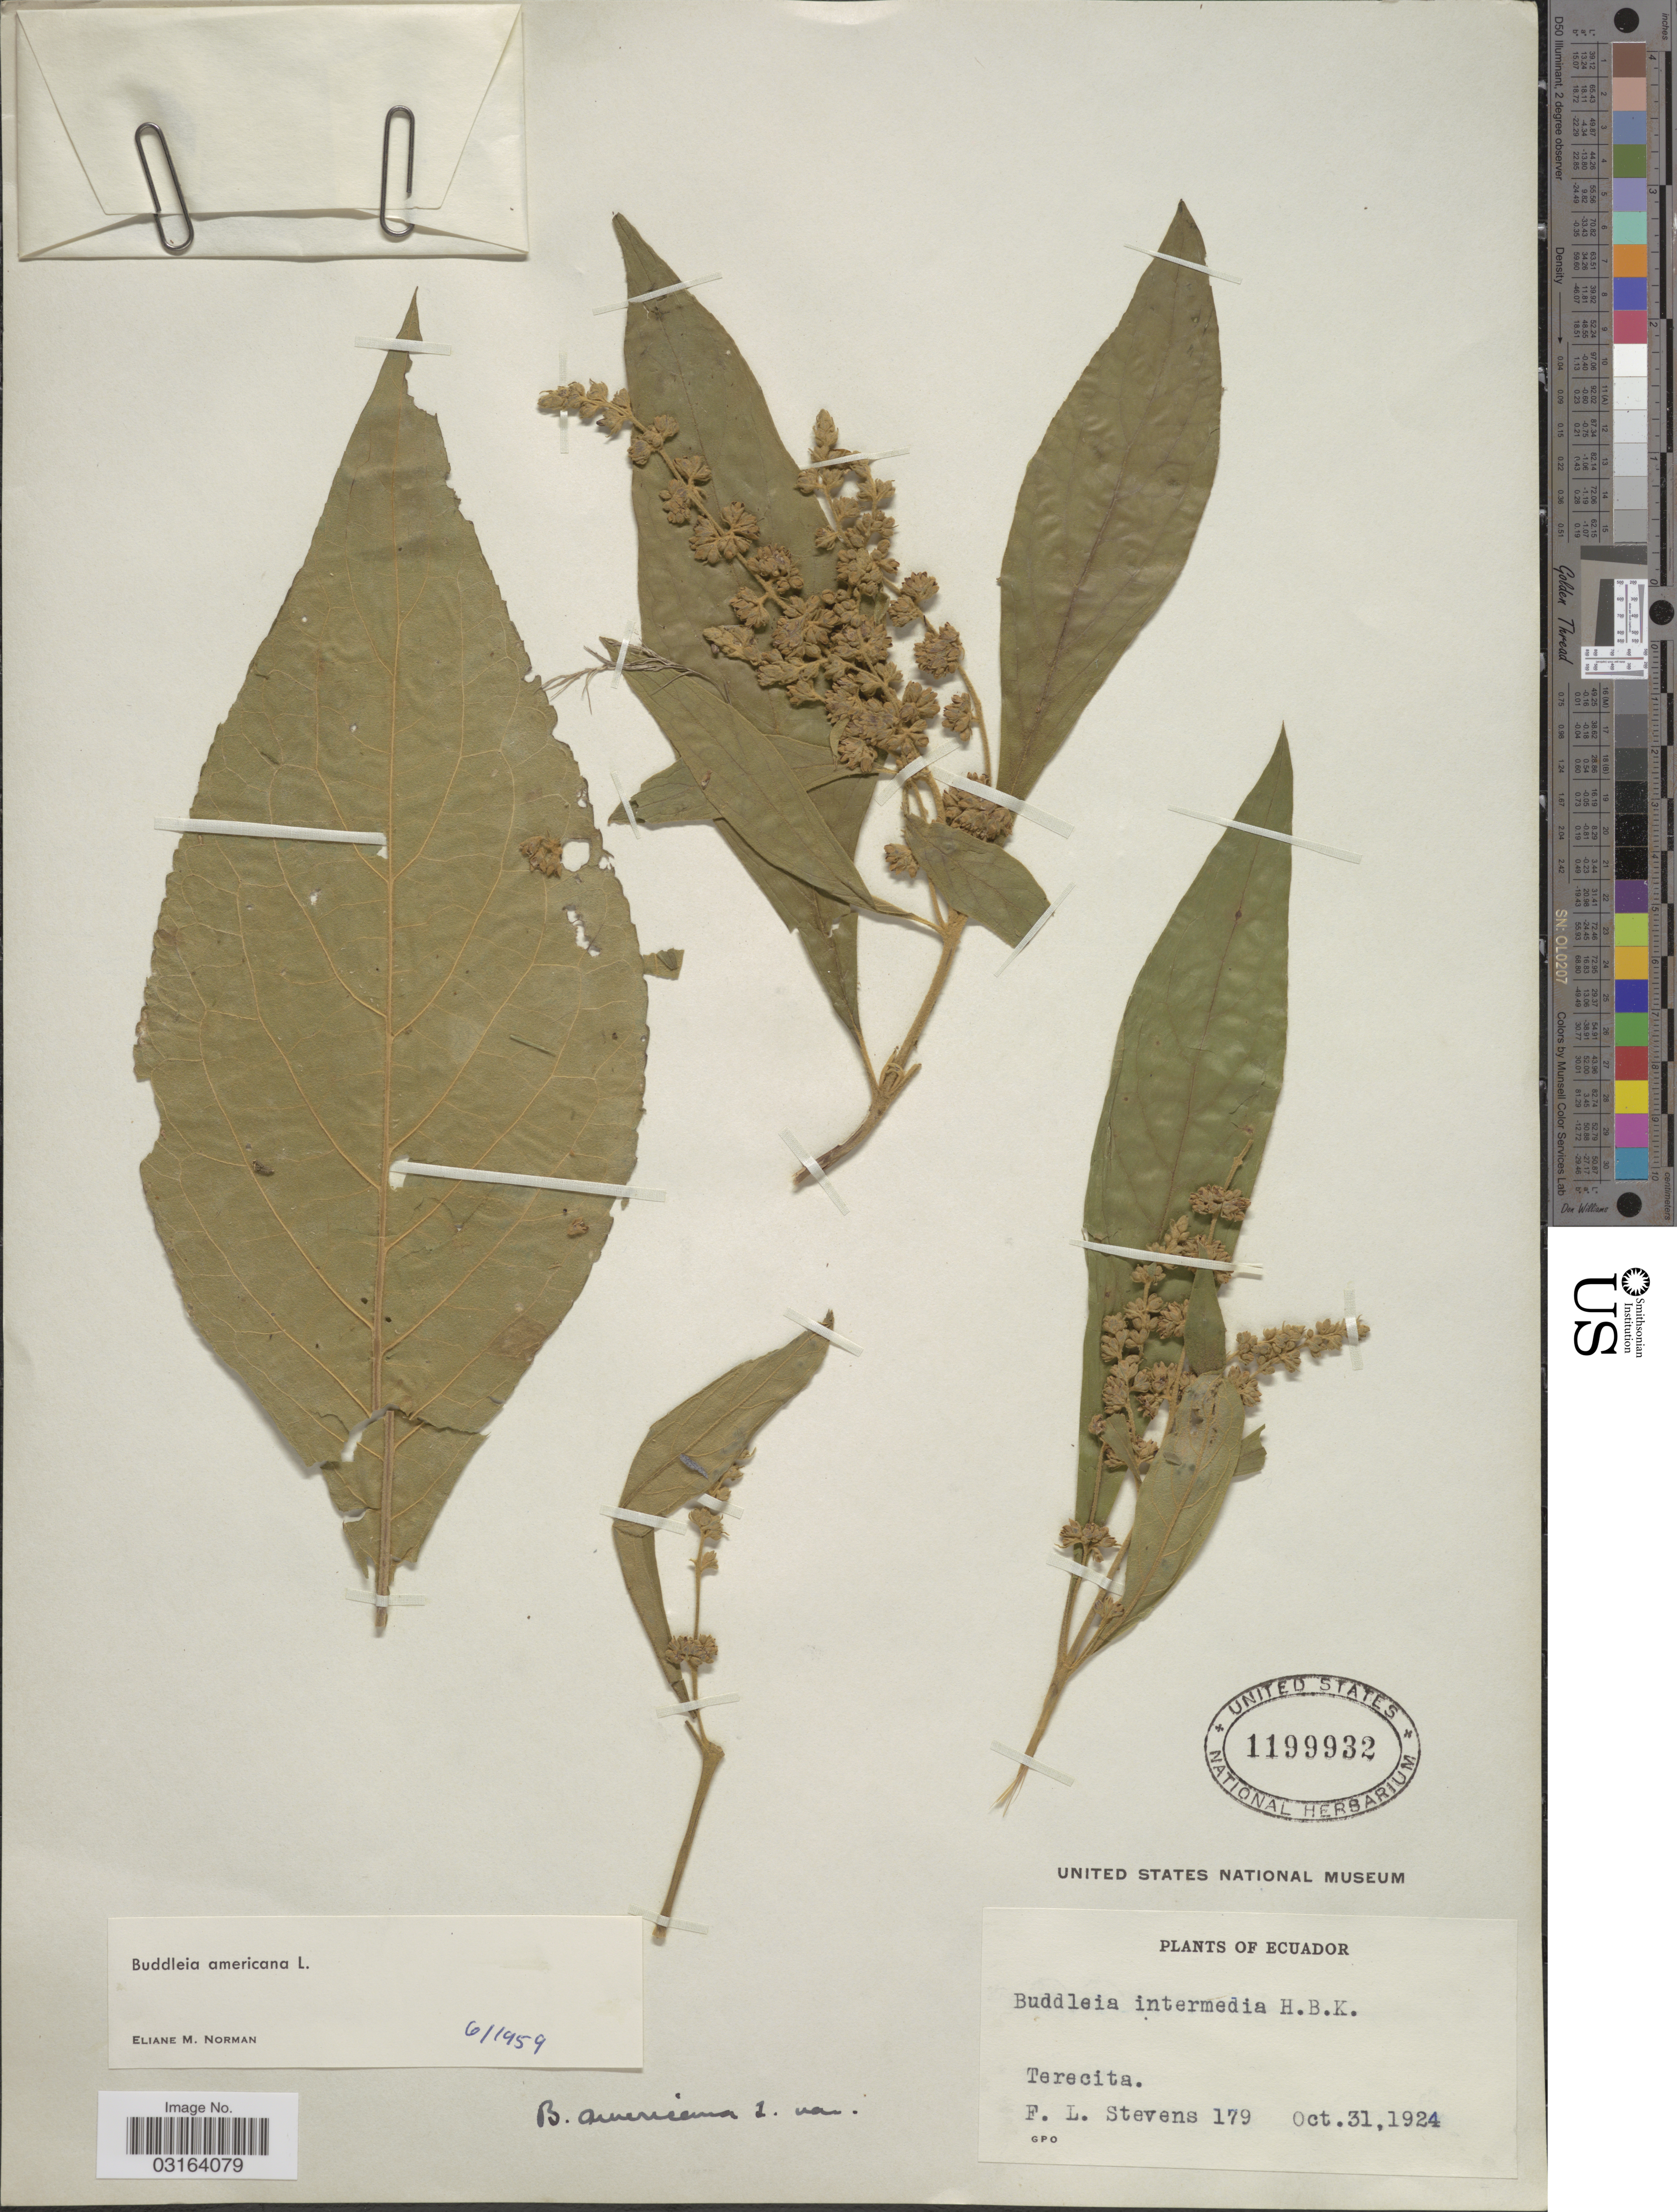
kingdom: Plantae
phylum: Tracheophyta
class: Magnoliopsida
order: Lamiales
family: Scrophulariaceae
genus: Buddleja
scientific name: Buddleja americana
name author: L.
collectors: F. L. Stevens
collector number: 179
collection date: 1924-10-31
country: Ecuador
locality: Terecita.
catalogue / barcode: US 1199932